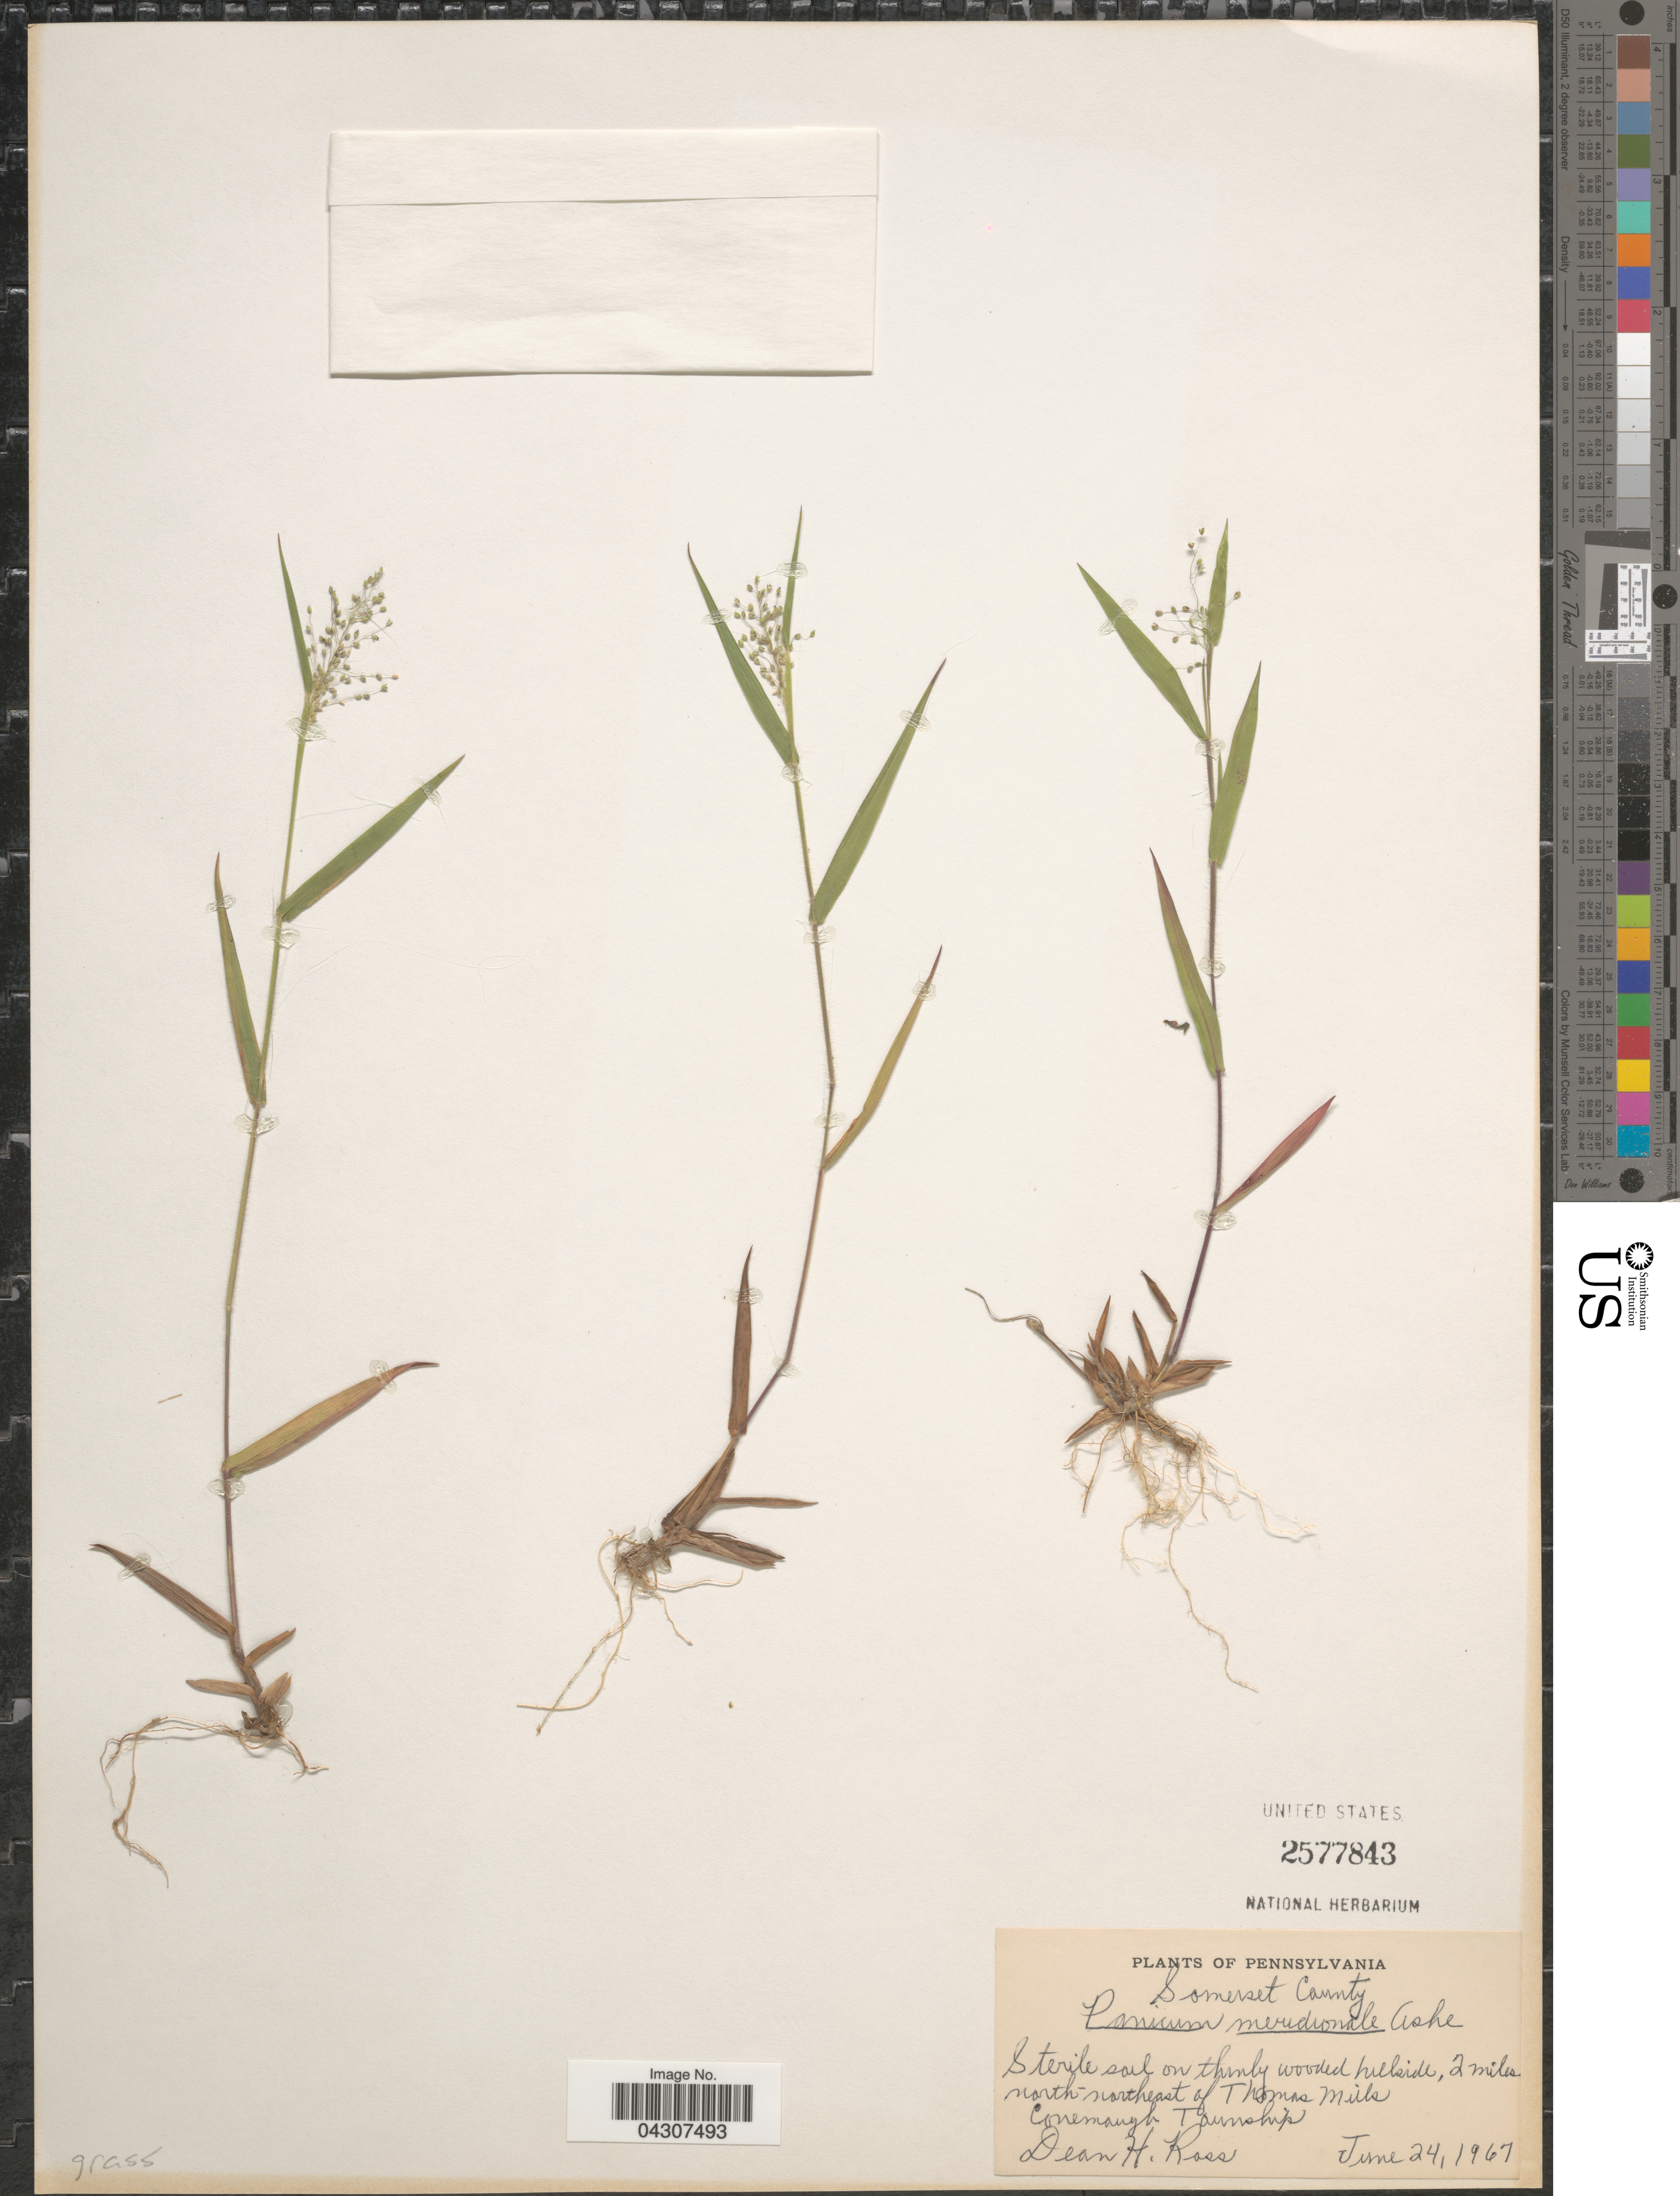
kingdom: Plantae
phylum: Tracheophyta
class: Liliopsida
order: Poales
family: Poaceae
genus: Panicum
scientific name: Panicum acuminatum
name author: Sw.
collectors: D. Ross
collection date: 1967-06-24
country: United States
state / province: Pennsylvania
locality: Somerset County. Sterile soil on thinly wooded hillside, 2 miles north-northeast of Thomas Mills. Conemaugh Township.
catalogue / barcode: US 2577843